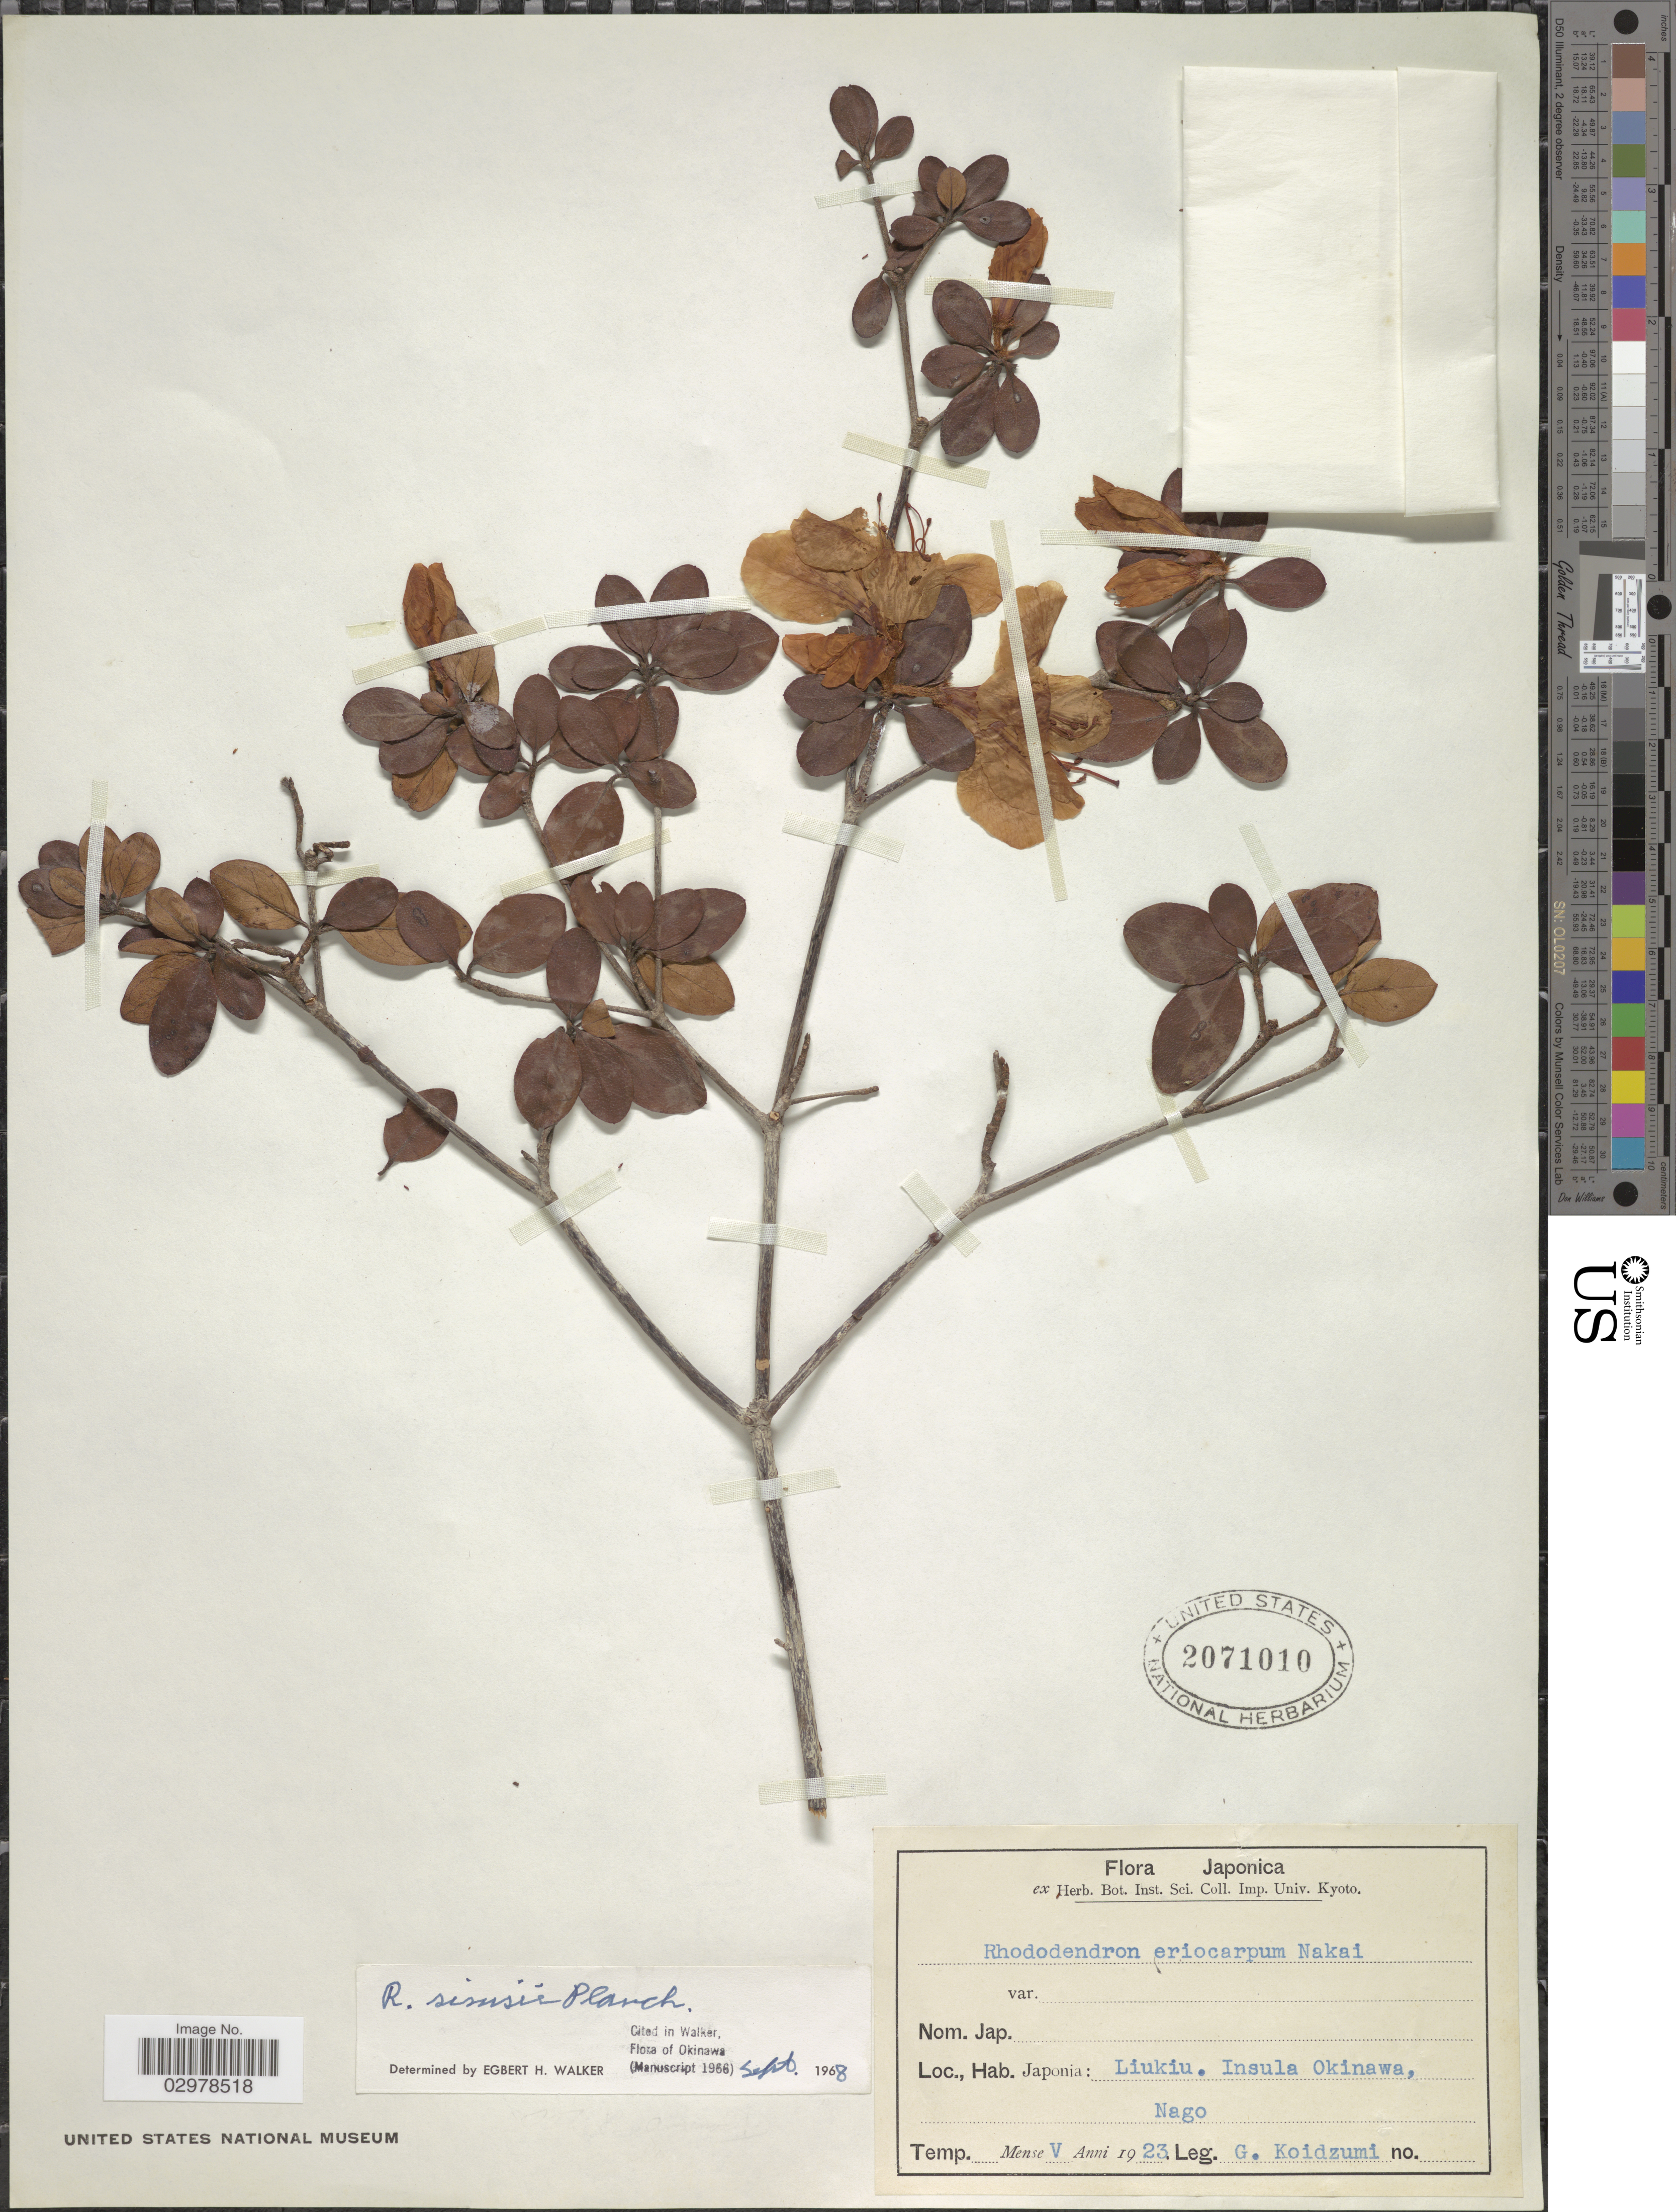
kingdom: Plantae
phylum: Tracheophyta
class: Magnoliopsida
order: Ericales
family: Ericaceae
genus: Rhododendron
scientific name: Rhododendron simsii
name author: Planch.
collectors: G. Koidzumi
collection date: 1923-05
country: Japan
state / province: Okinawa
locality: Liukiu. Insula Okinawa, Nago.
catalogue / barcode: US 2071010